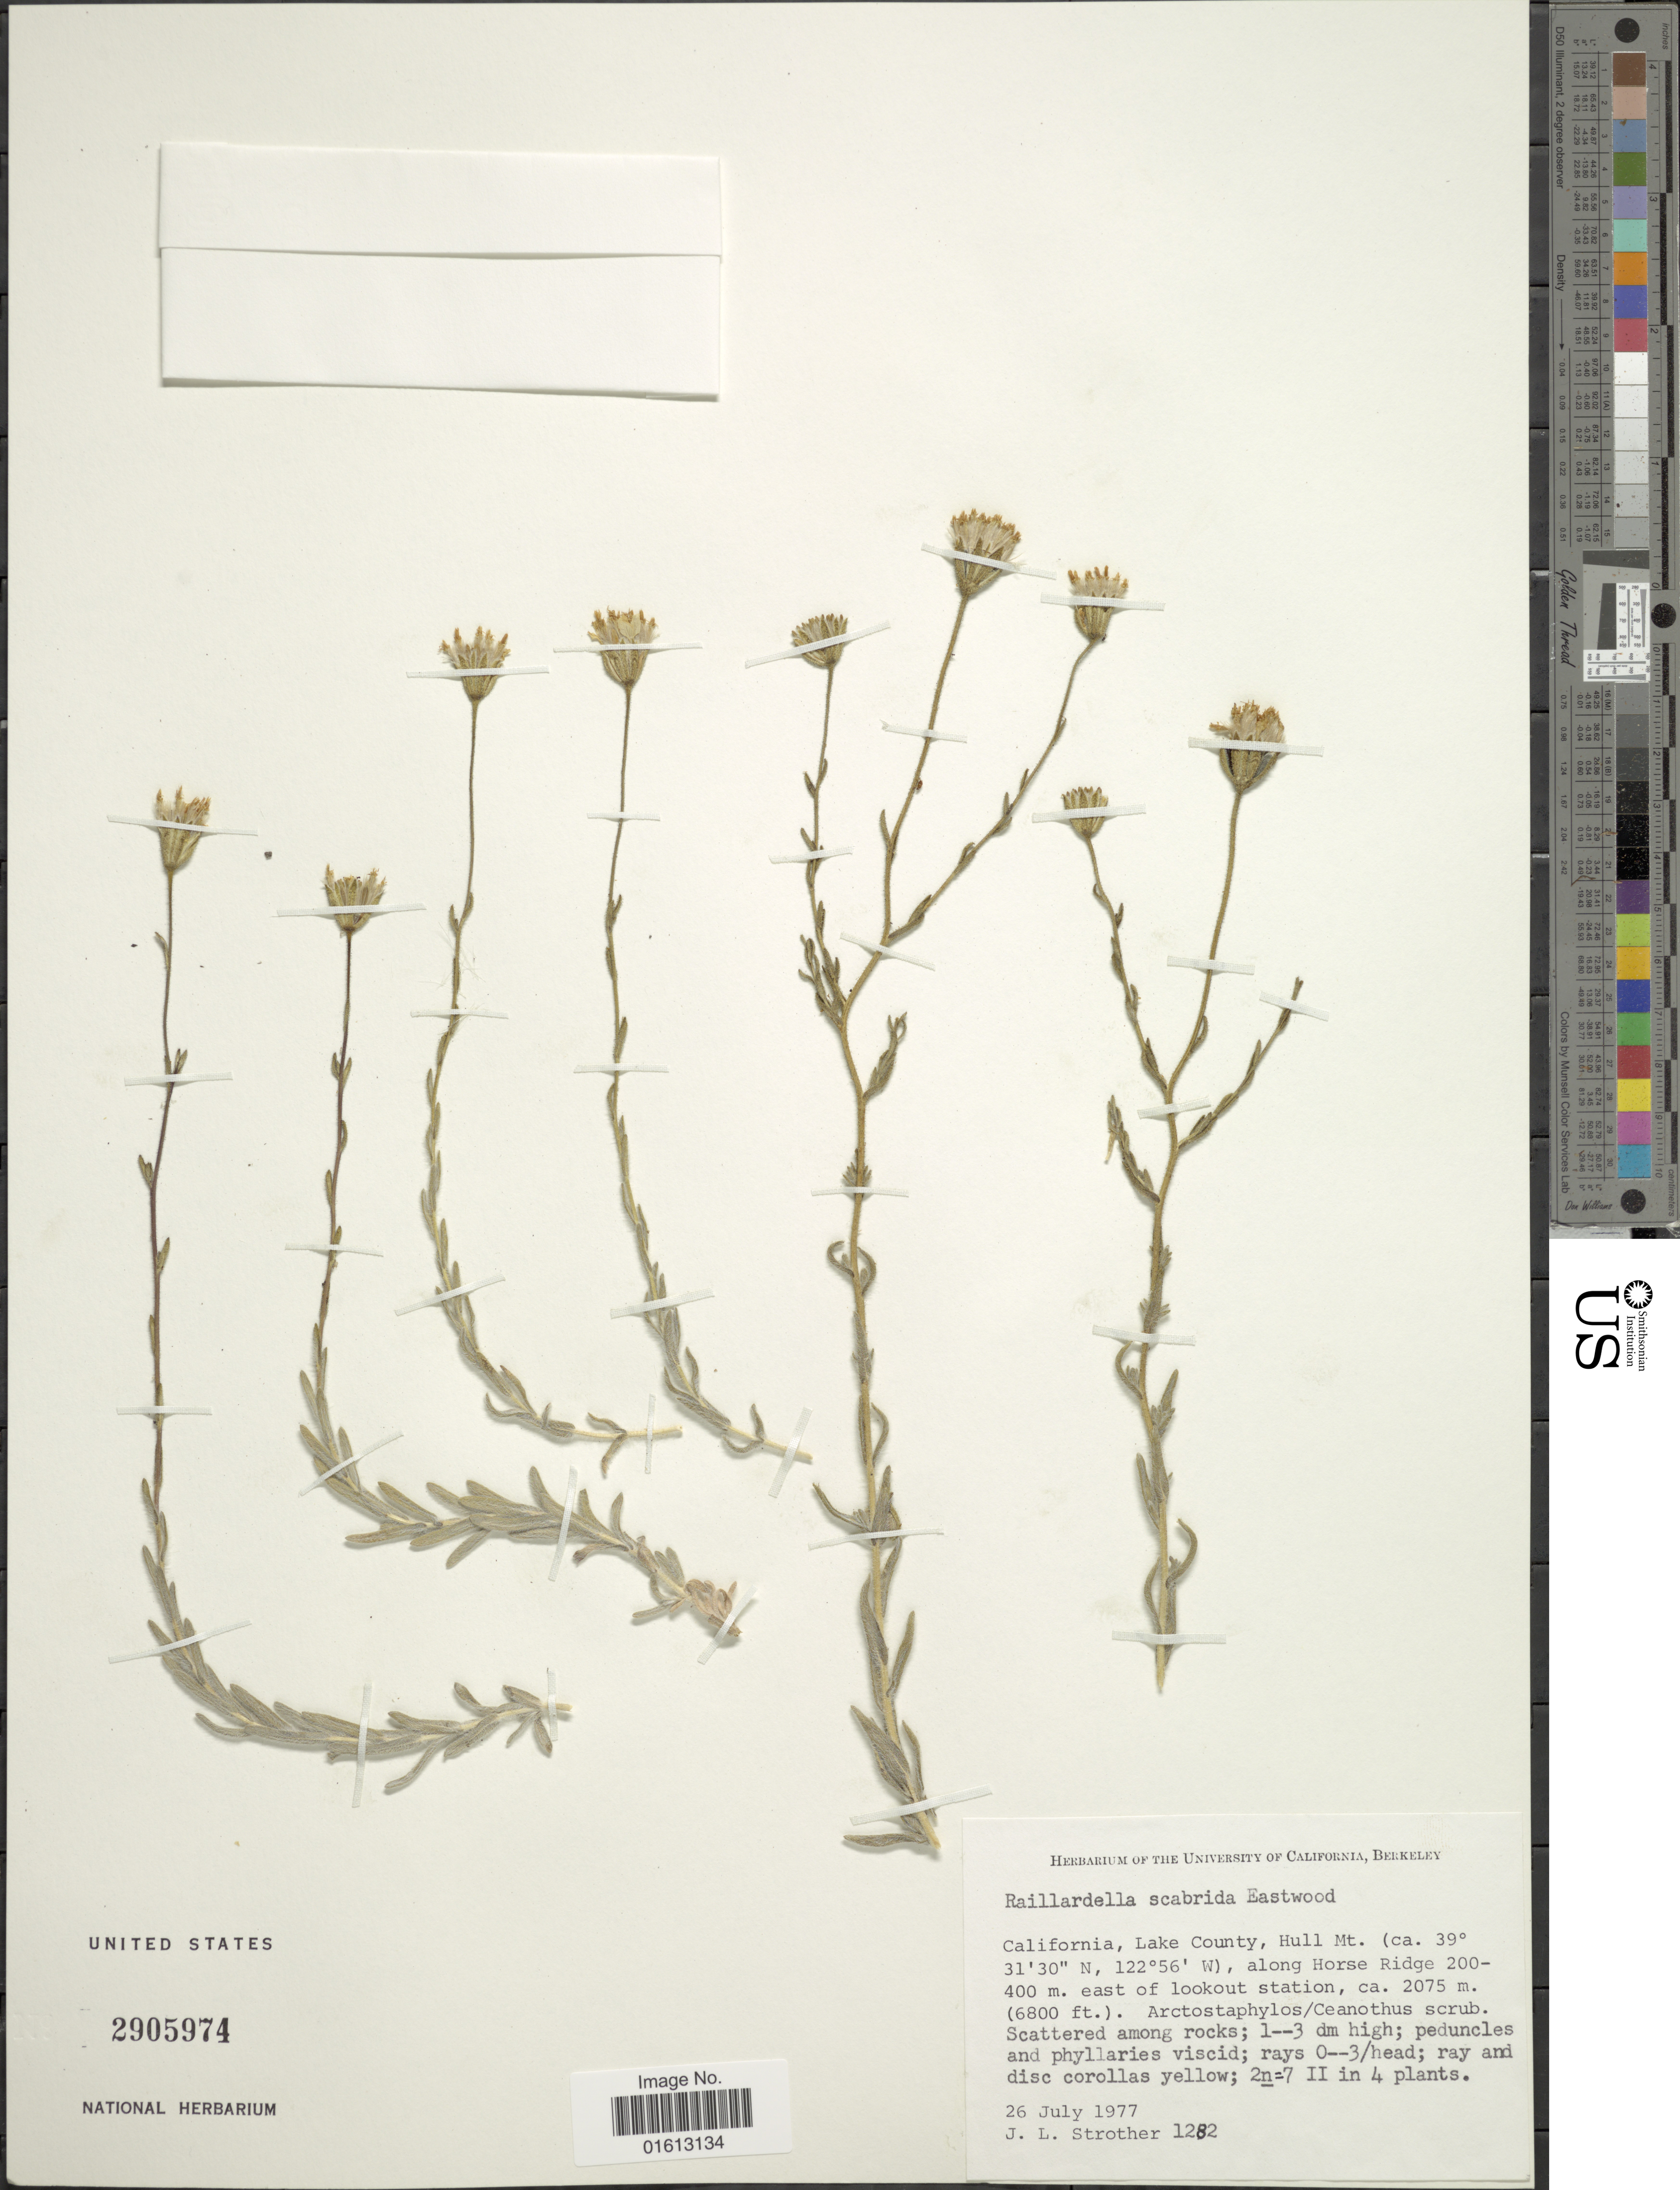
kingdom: Plantae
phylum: Tracheophyta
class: Magnoliopsida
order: Asterales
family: Asteraceae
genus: Anisocarpus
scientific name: Anisocarpus scabridus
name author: (Eastw.) B.G. Baldwin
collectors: J. L. Strother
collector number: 1282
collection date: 1977-07-26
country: United States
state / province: California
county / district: Lake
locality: California, Lake County, Hull Mt, along Horse Ridge, east of lookout station.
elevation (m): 2075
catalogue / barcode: US 2905974